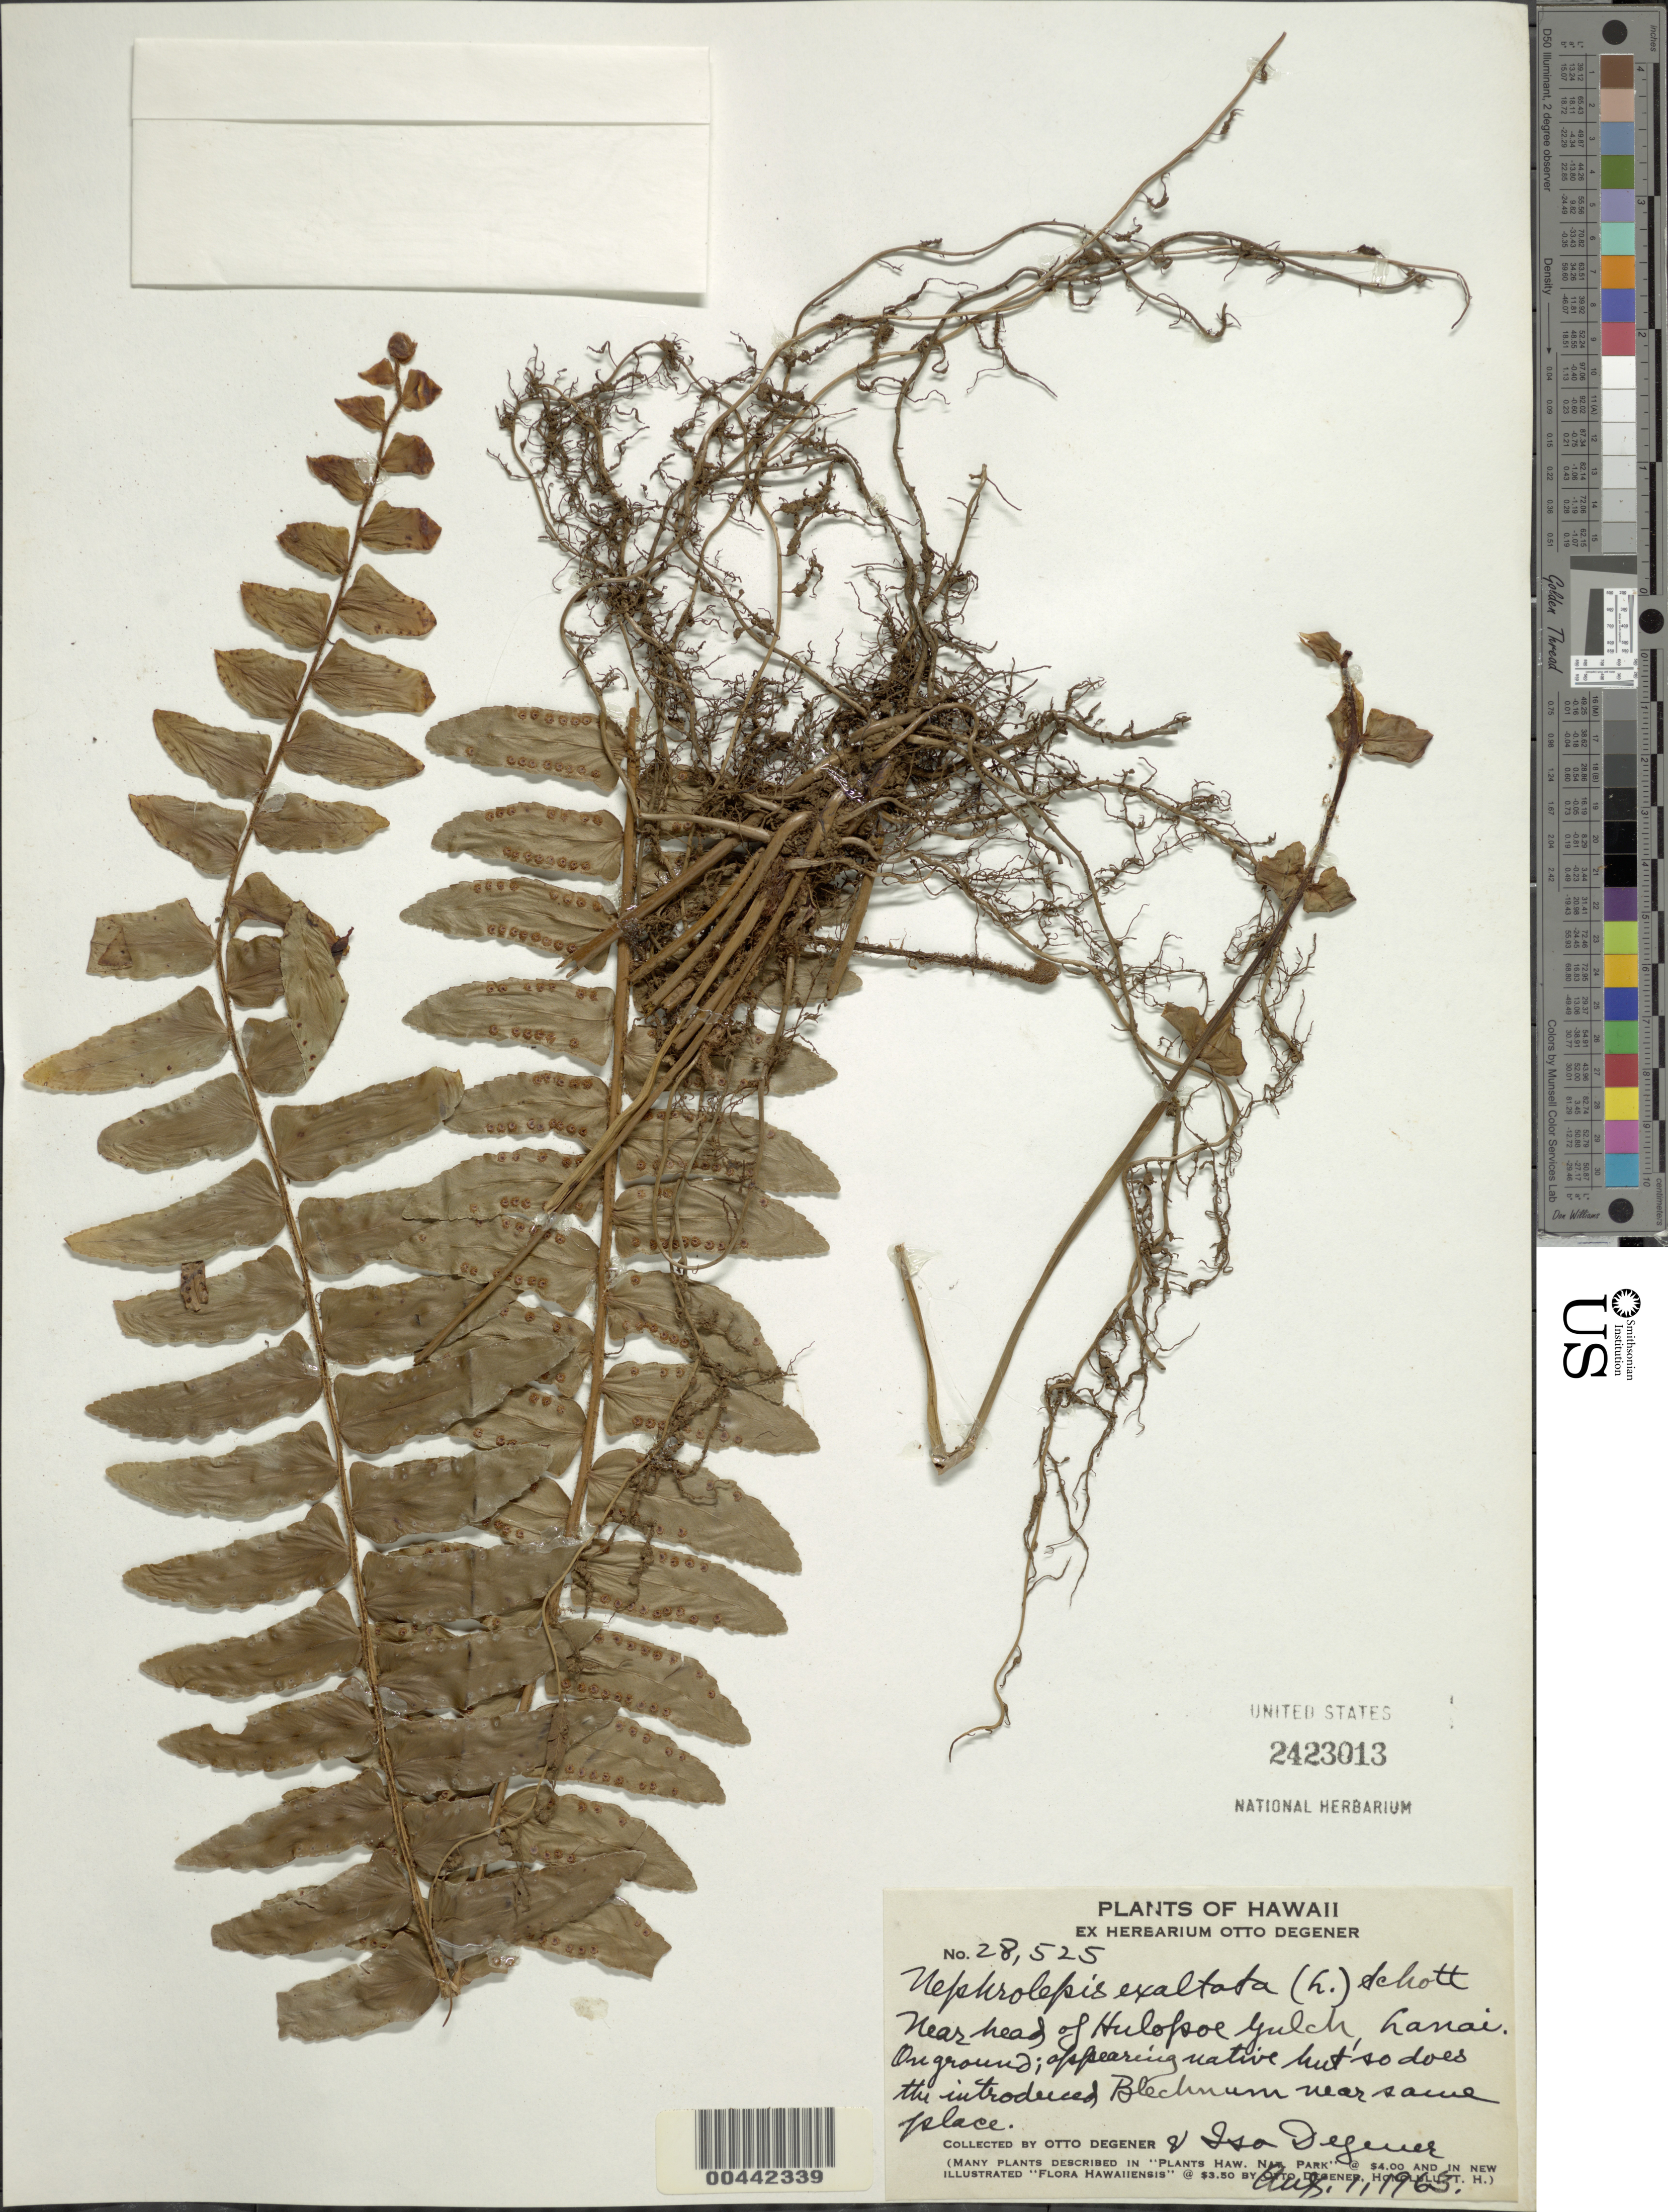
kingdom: Plantae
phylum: Tracheophyta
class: Polypodiopsida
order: Polypodiales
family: Nephrolepidaceae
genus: Nephrolepis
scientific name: Nephrolepis exaltata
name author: (L.) Schott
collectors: O. Degener & I. Degener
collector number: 28525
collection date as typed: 1 Aug 1965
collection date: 1965-08-01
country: United States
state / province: Hawaii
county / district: Maui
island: Lana'i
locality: Near head of Hulopoe Gulch, Lanai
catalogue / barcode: US 2423013